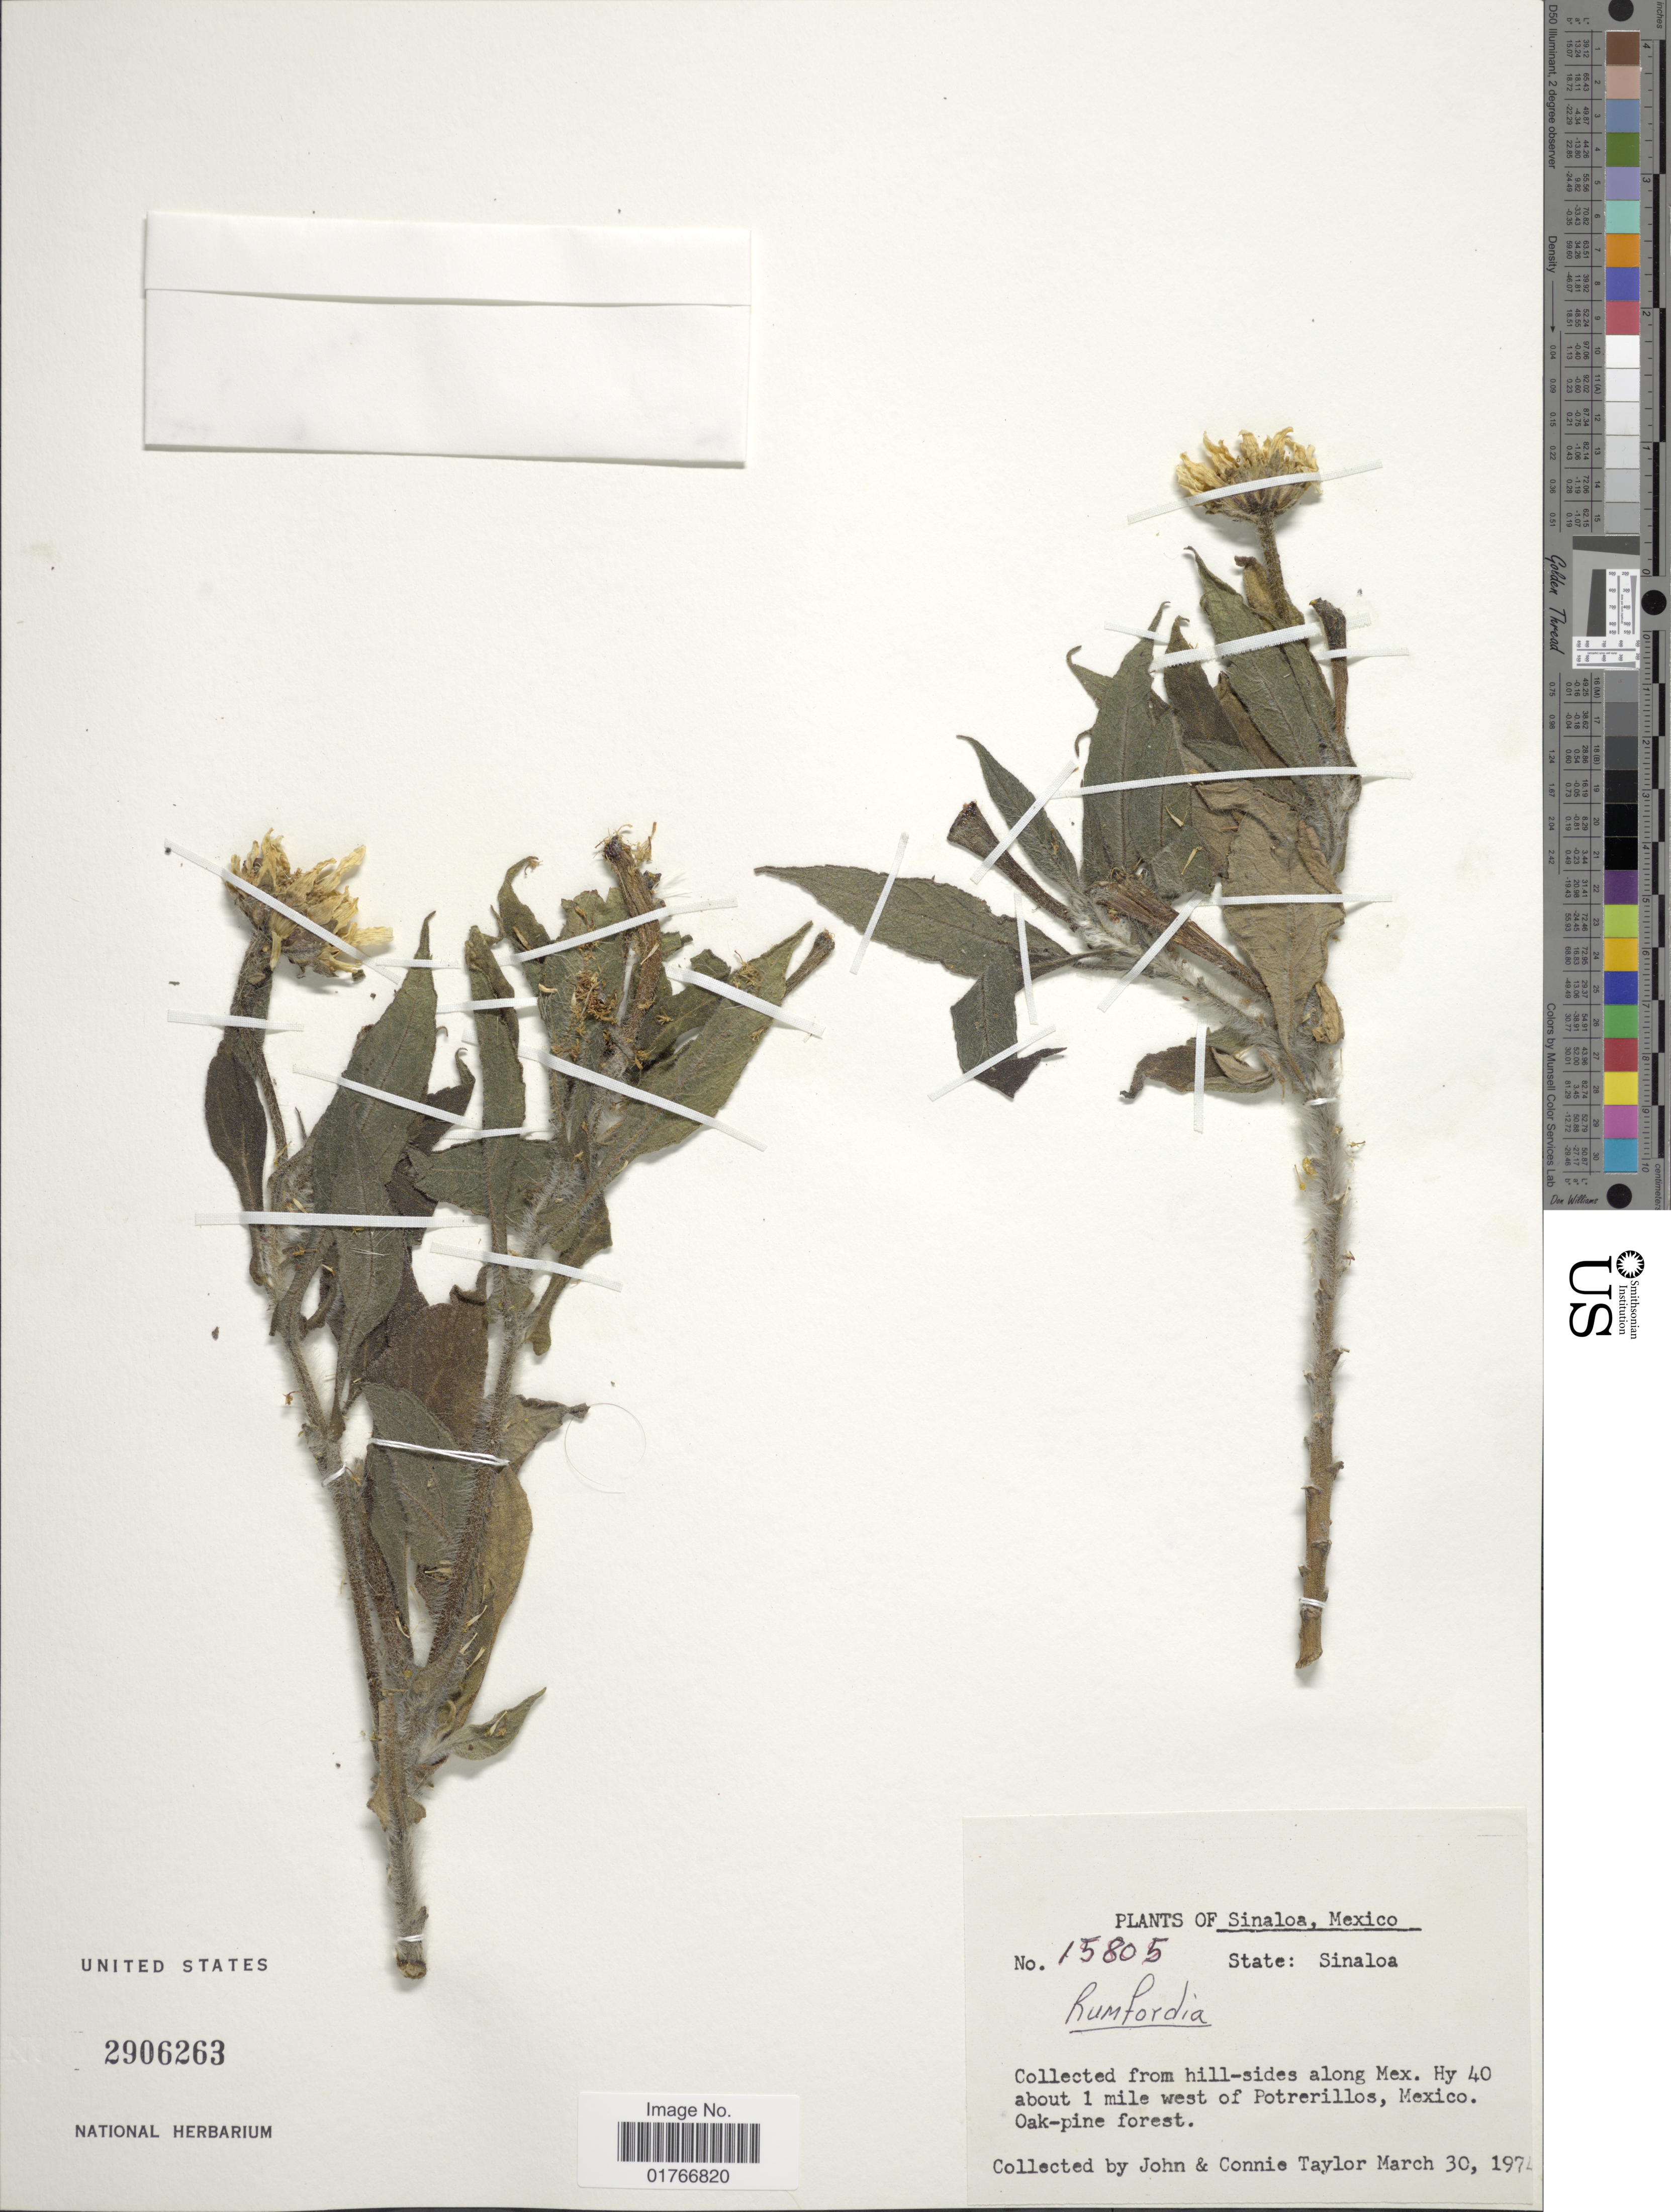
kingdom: Plantae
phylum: Tracheophyta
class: Magnoliopsida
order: Asterales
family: Asteraceae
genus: Tithonia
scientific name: Tithonia calva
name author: Sch. Bip.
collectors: J. Taylor & C. Taylor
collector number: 15805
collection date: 1974-03-30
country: Mexico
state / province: Sinaloa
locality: State Sinaloa, along Mex. Hy 40 about 1 mile west of Potrerillos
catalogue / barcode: US 2906263